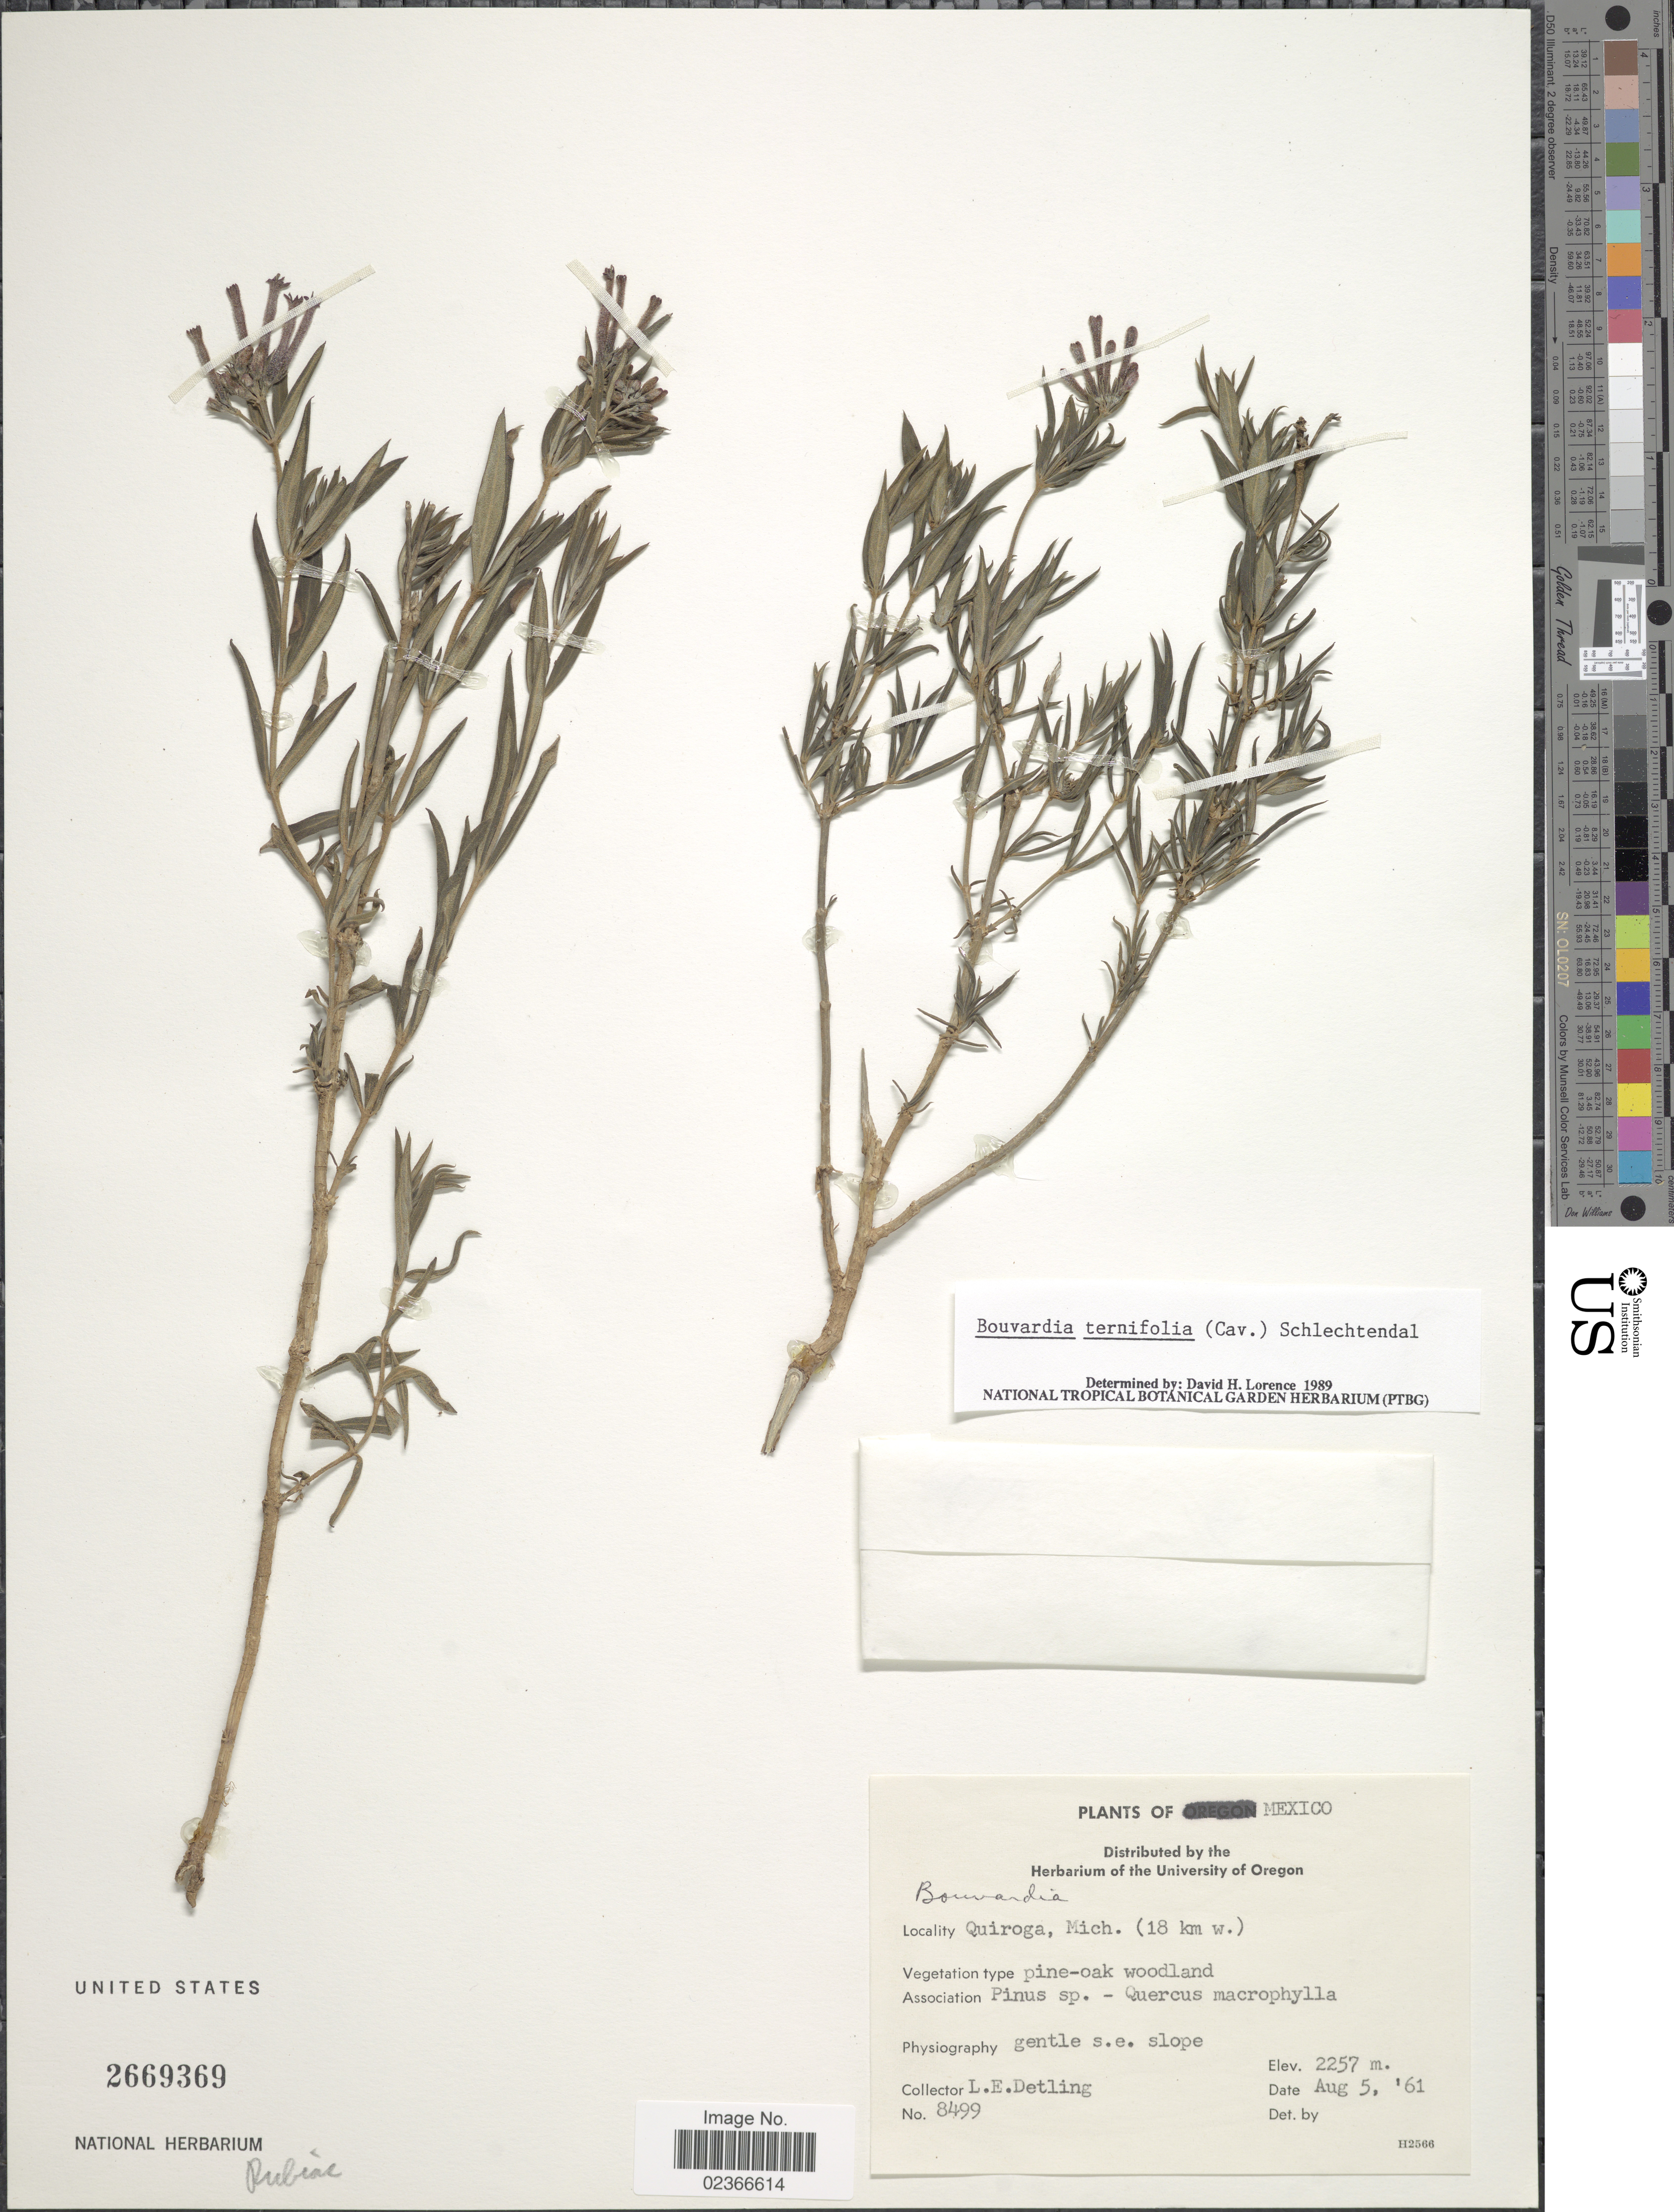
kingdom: Plantae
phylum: Tracheophyta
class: Magnoliopsida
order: Gentianales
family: Rubiaceae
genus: Bouvardia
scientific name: Bouvardia ternifolia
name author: (Cav.) Schltdl.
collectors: L. E. Detling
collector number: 8499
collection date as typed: Transcribed d/m/y: 5/8/61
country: Mexico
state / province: Michoacán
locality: Quiroga, Mich. ( 18 km w.), gentle s.e. slope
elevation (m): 2257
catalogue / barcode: US 2669369